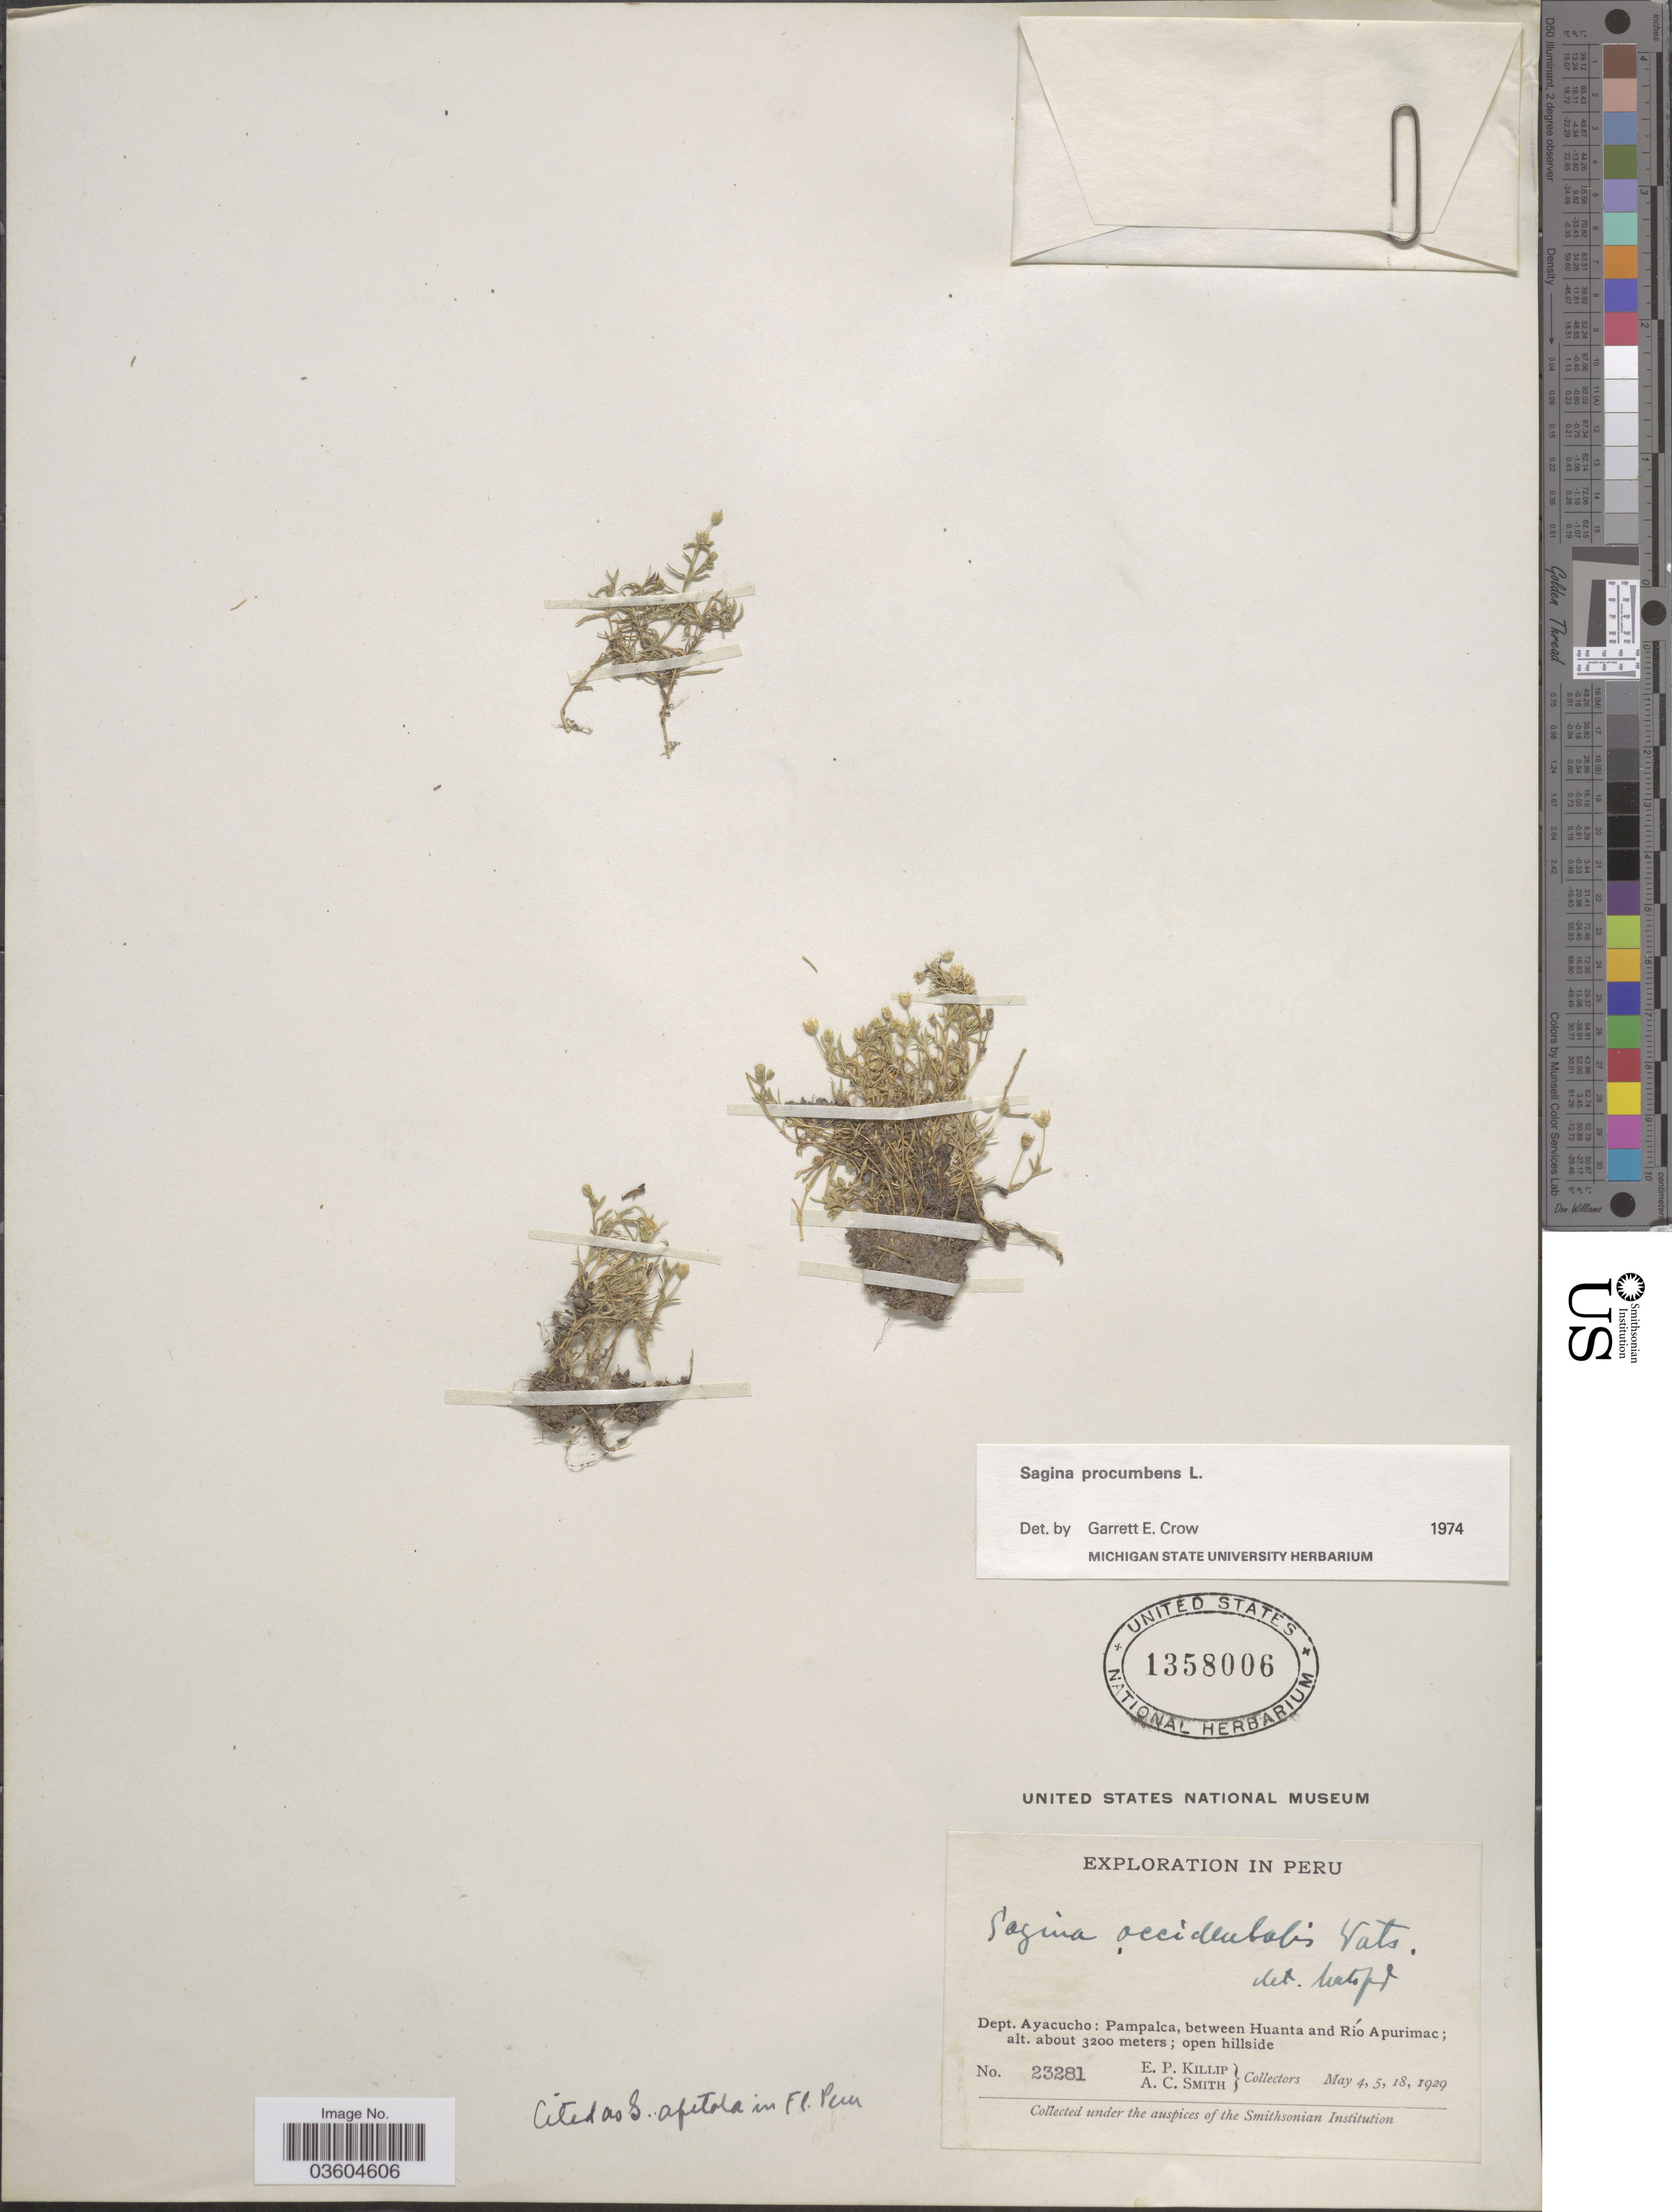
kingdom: Plantae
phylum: Tracheophyta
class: Magnoliopsida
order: Caryophyllales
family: Caryophyllaceae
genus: Sagina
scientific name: Sagina procumbens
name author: L.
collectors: E. P. Killip & A. C. Smith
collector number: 23281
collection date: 1929-05-04/1929-05-18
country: Peru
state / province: Ayacucho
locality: Dept. Ayacucho: Pampalca, between Huanta and Río Apurimac.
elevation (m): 3200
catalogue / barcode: US 1358006